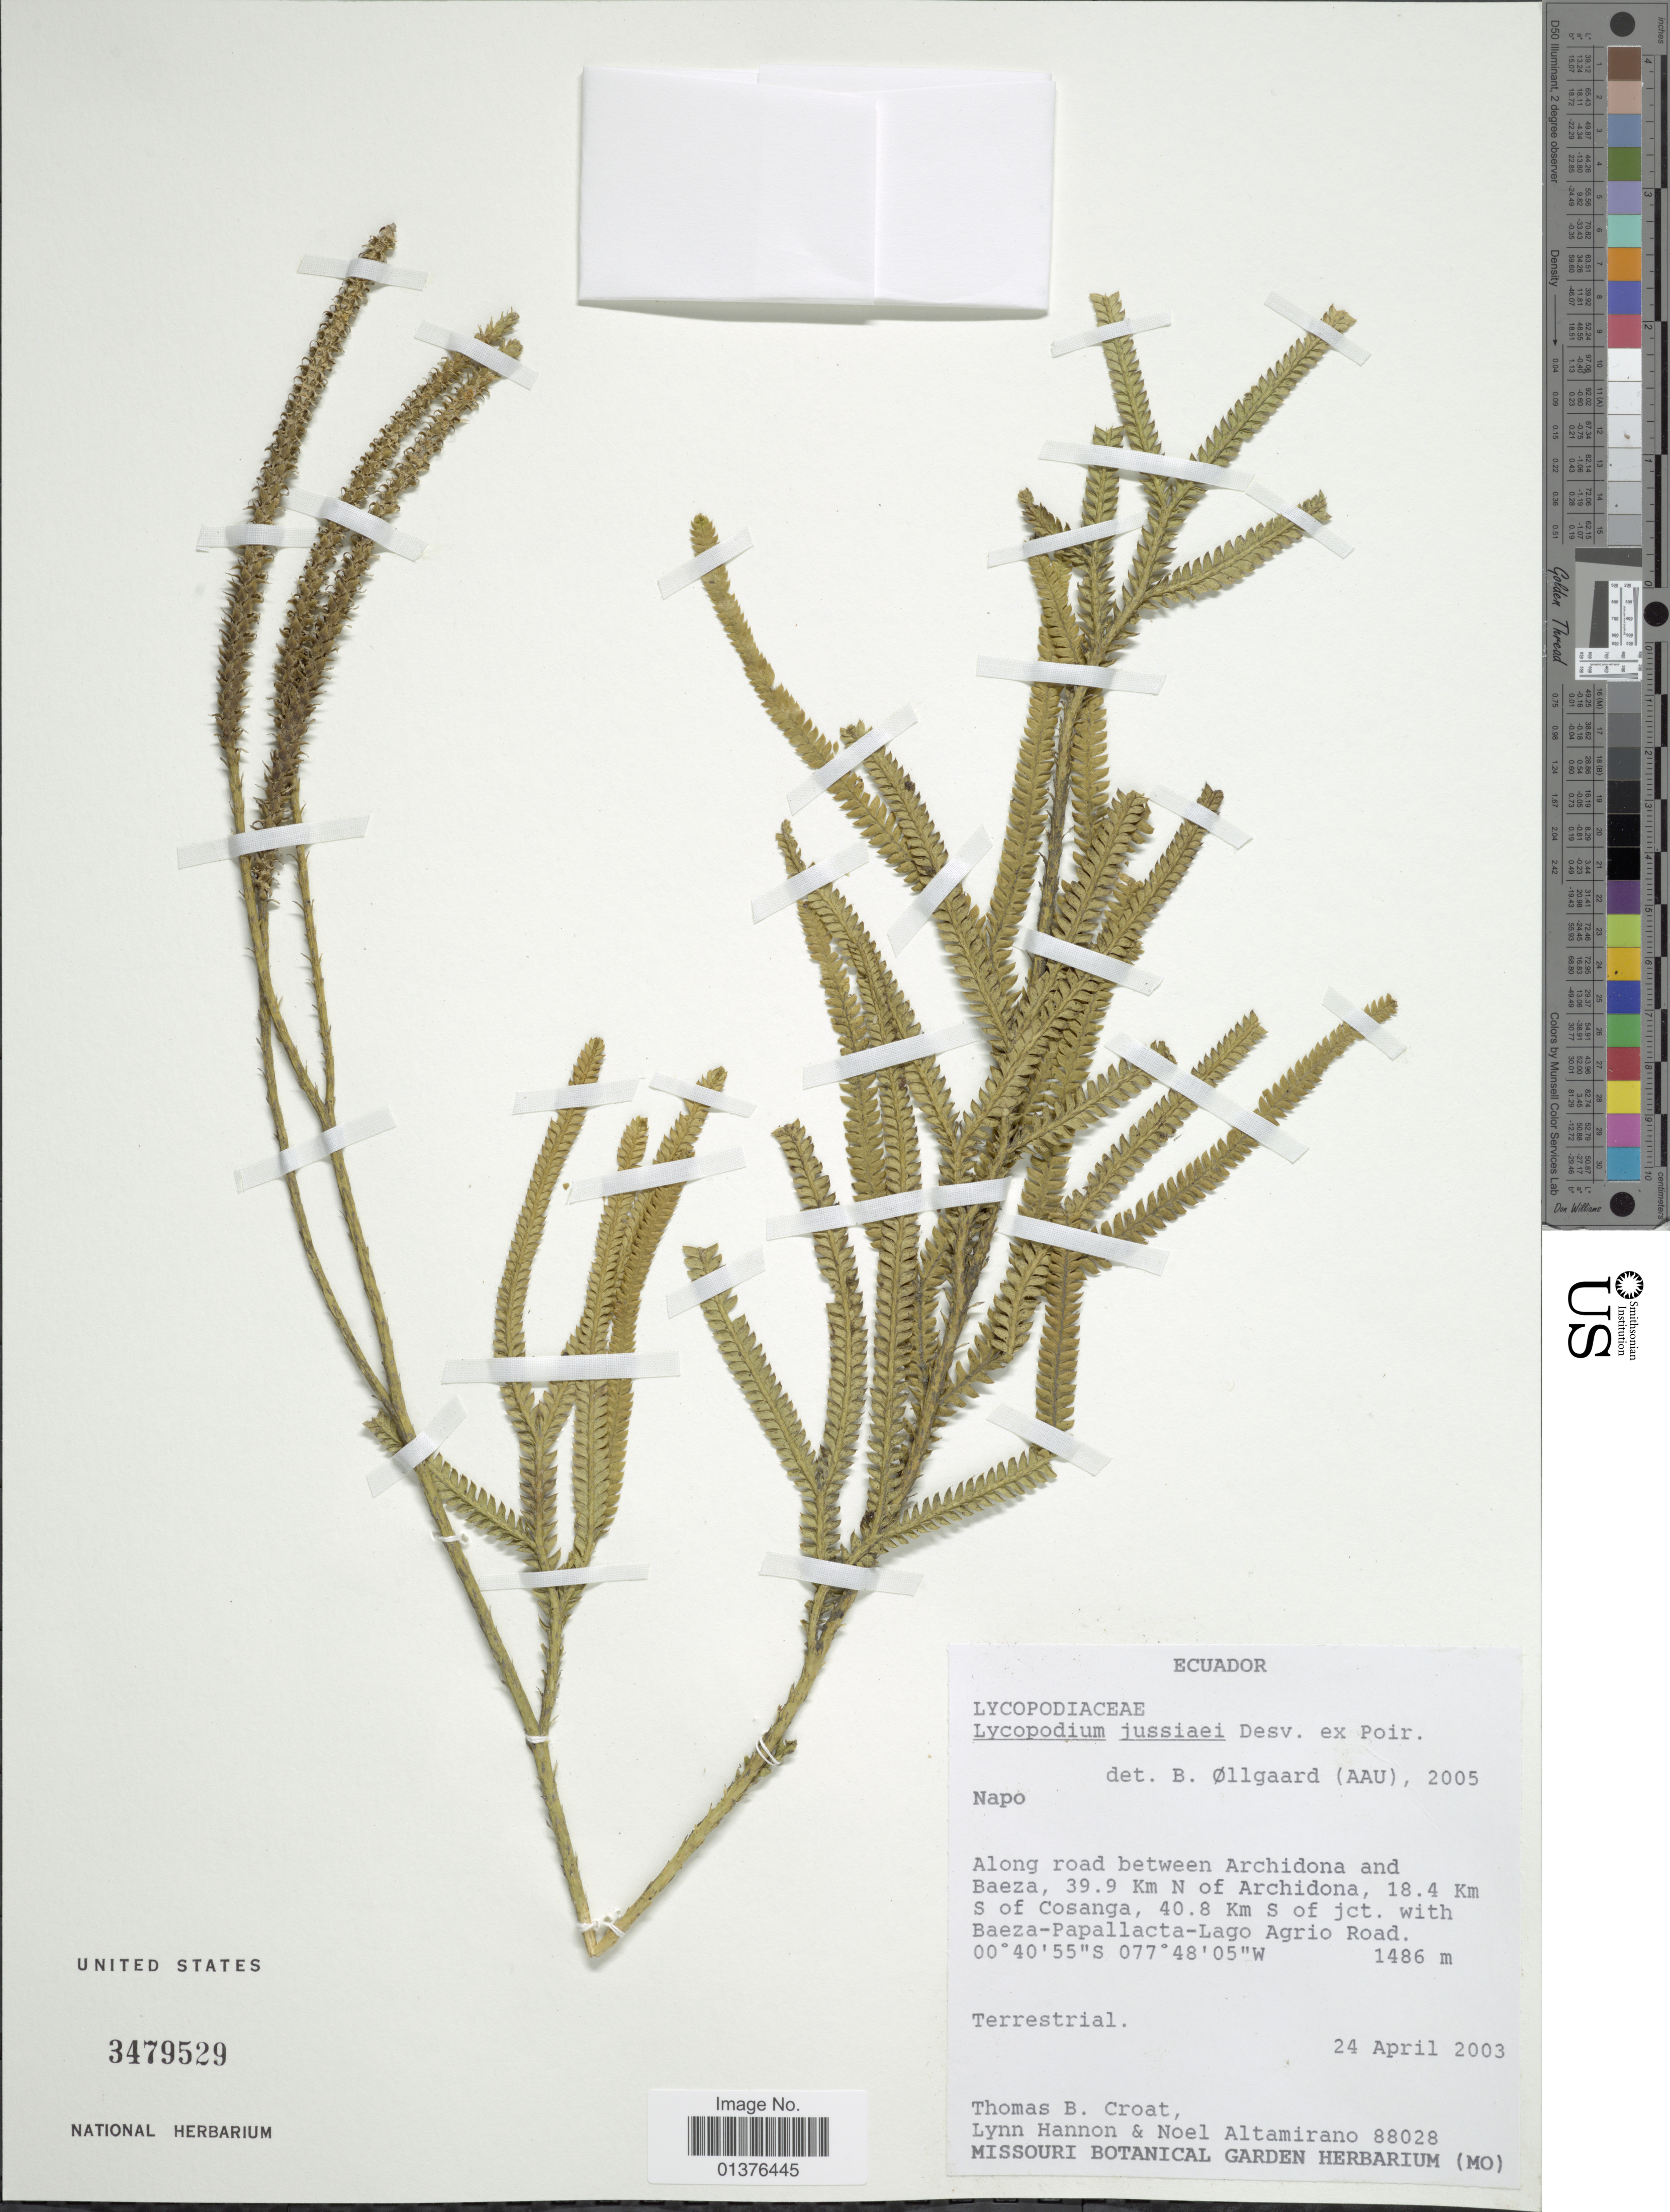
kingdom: Plantae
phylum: Tracheophyta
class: Lycopodiopsida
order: Lycopodiales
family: Lycopodiaceae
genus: Diphasium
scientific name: Diphasium jussiaei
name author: (Desv.) C. Presl ex Rothm.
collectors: T. B. Croat, L. Hannon & N. Altamirano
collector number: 88028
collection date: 2003-04-24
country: Ecuador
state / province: Napo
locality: Along road between Archidona and Baeza, 39.9 km N of Archidona, 18.4 km S of Cosanga, 40.8km S of jct. Baeza-Papallacta-Lago Agrio Road.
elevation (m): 1486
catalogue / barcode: US 3479529